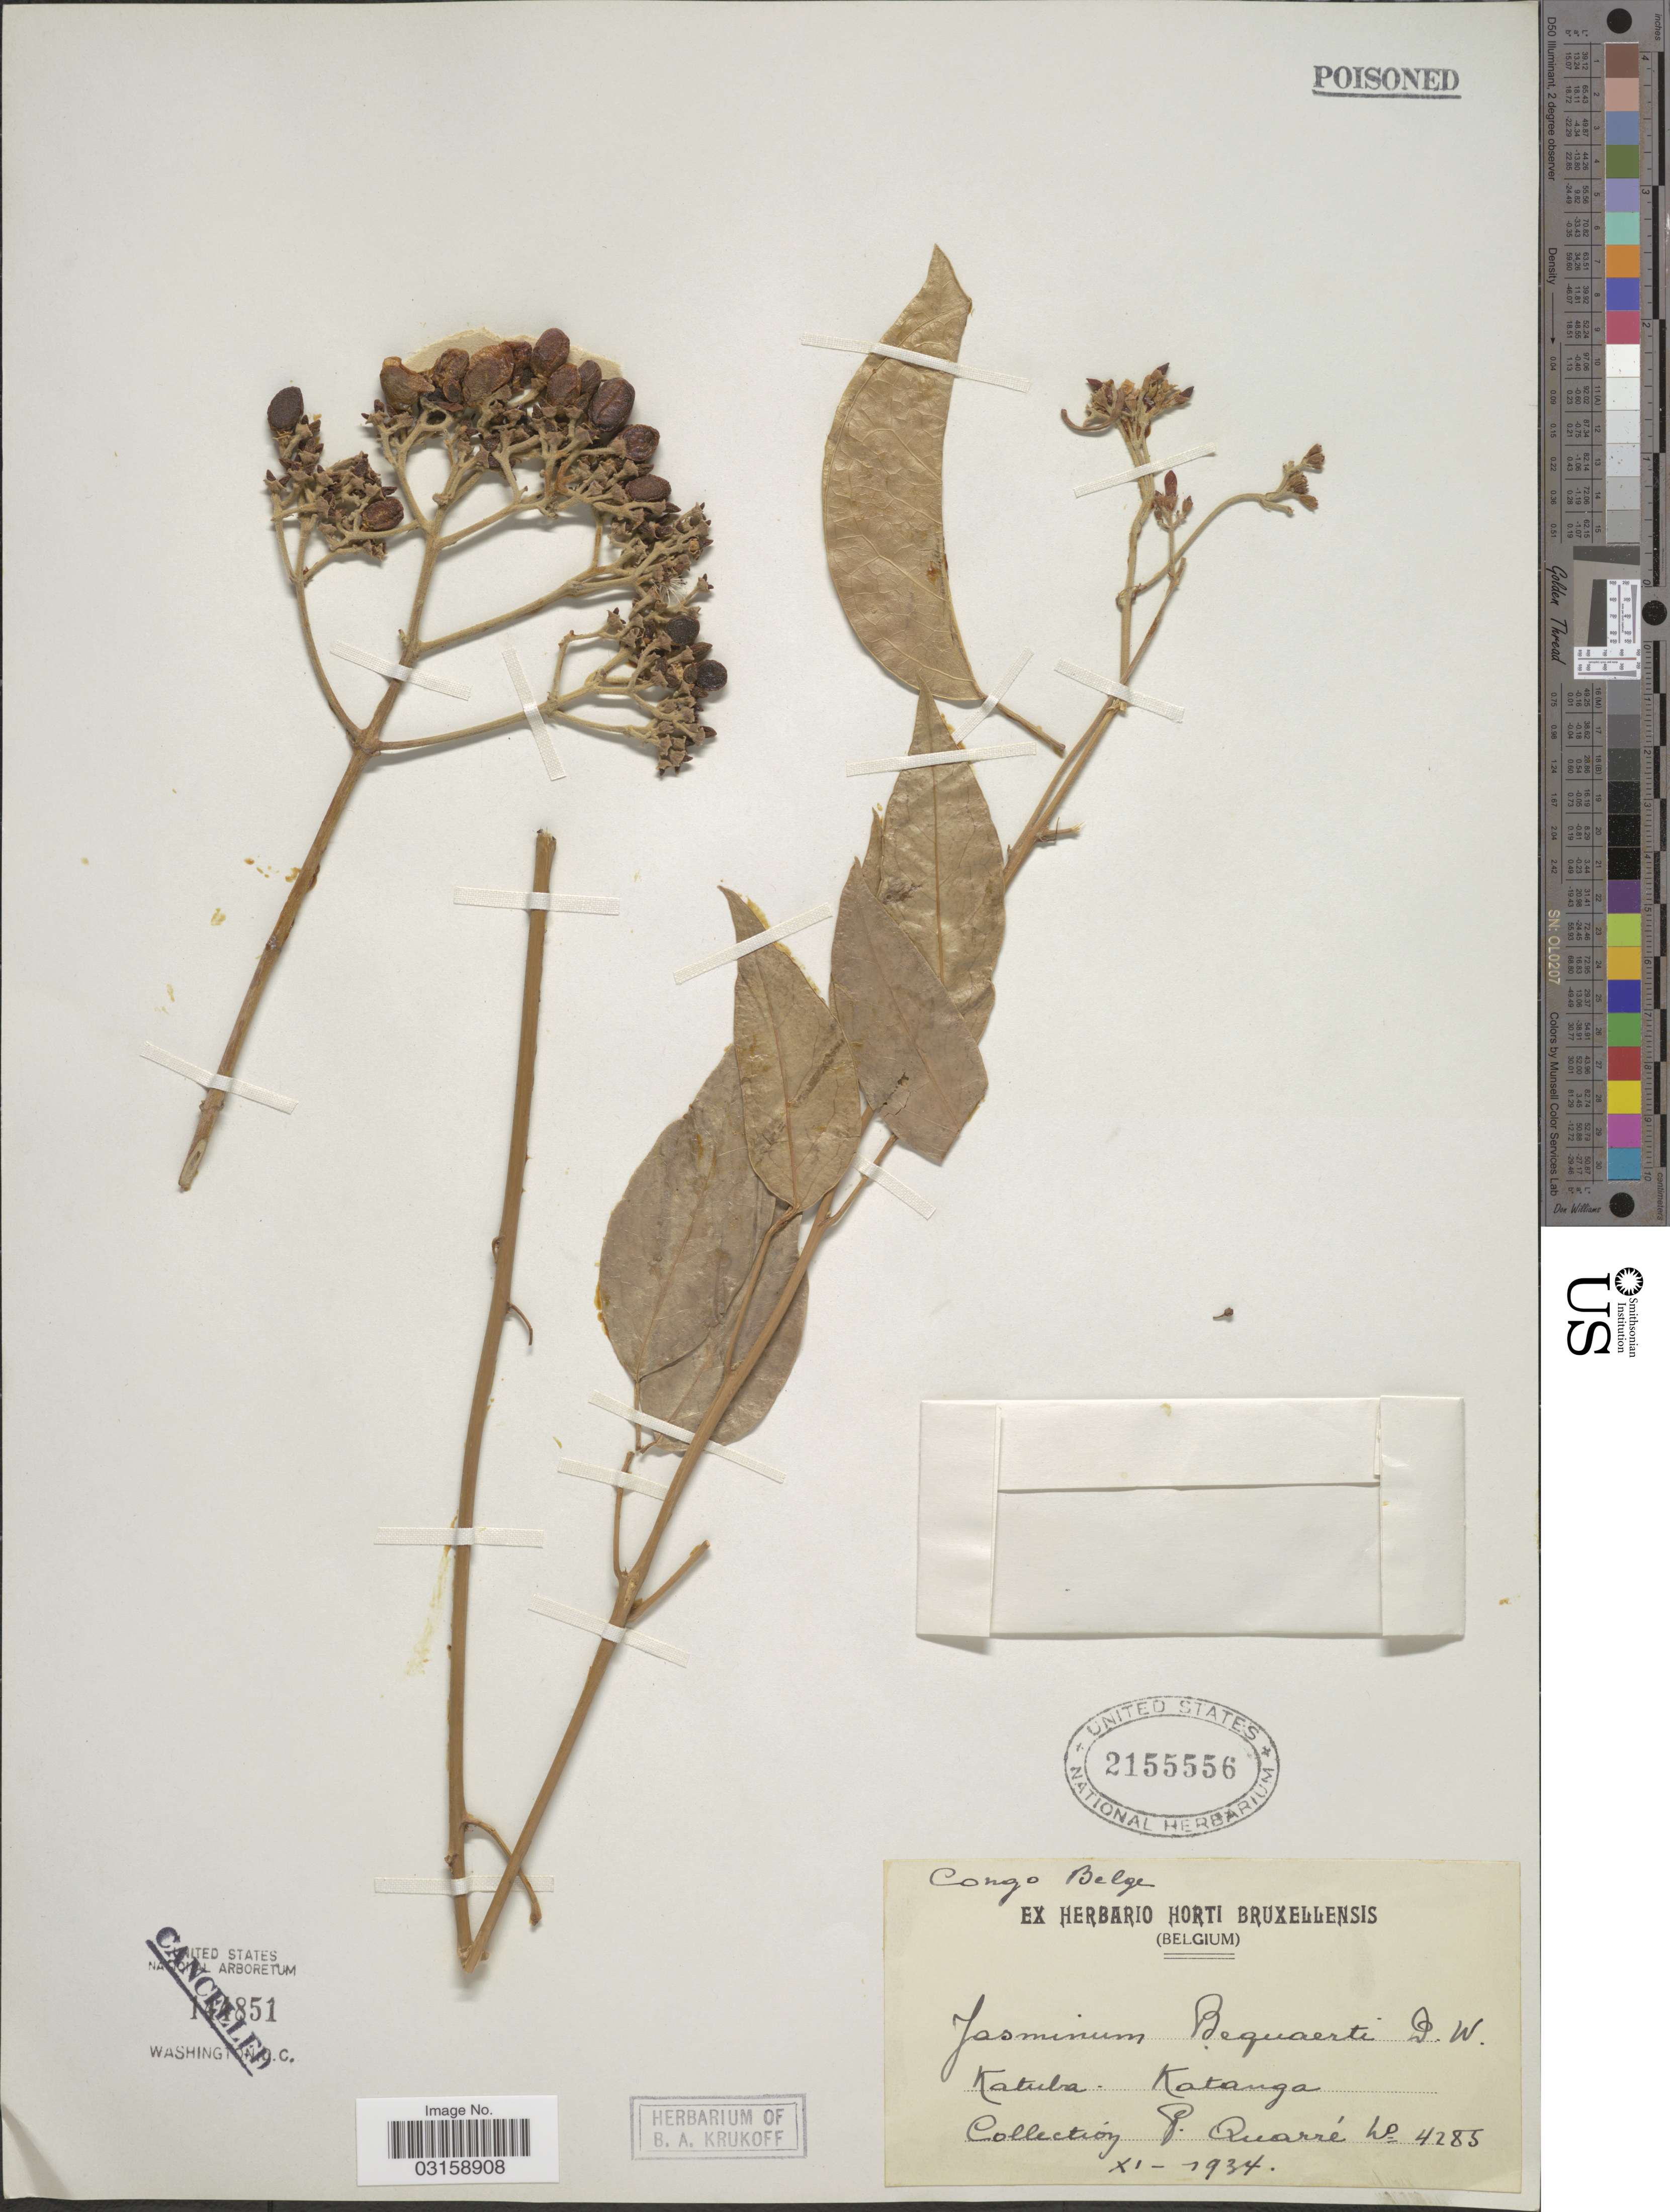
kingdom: Plantae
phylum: Tracheophyta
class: Magnoliopsida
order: Lamiales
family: Oleaceae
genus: Jasminum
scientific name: Jasminum bequaertii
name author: De Wild.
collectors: P. Quarre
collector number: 4285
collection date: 1934-11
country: Congo, Democratic Republic of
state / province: Haut-Katanga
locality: Congo Belge. Katuba.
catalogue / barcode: US 2155556